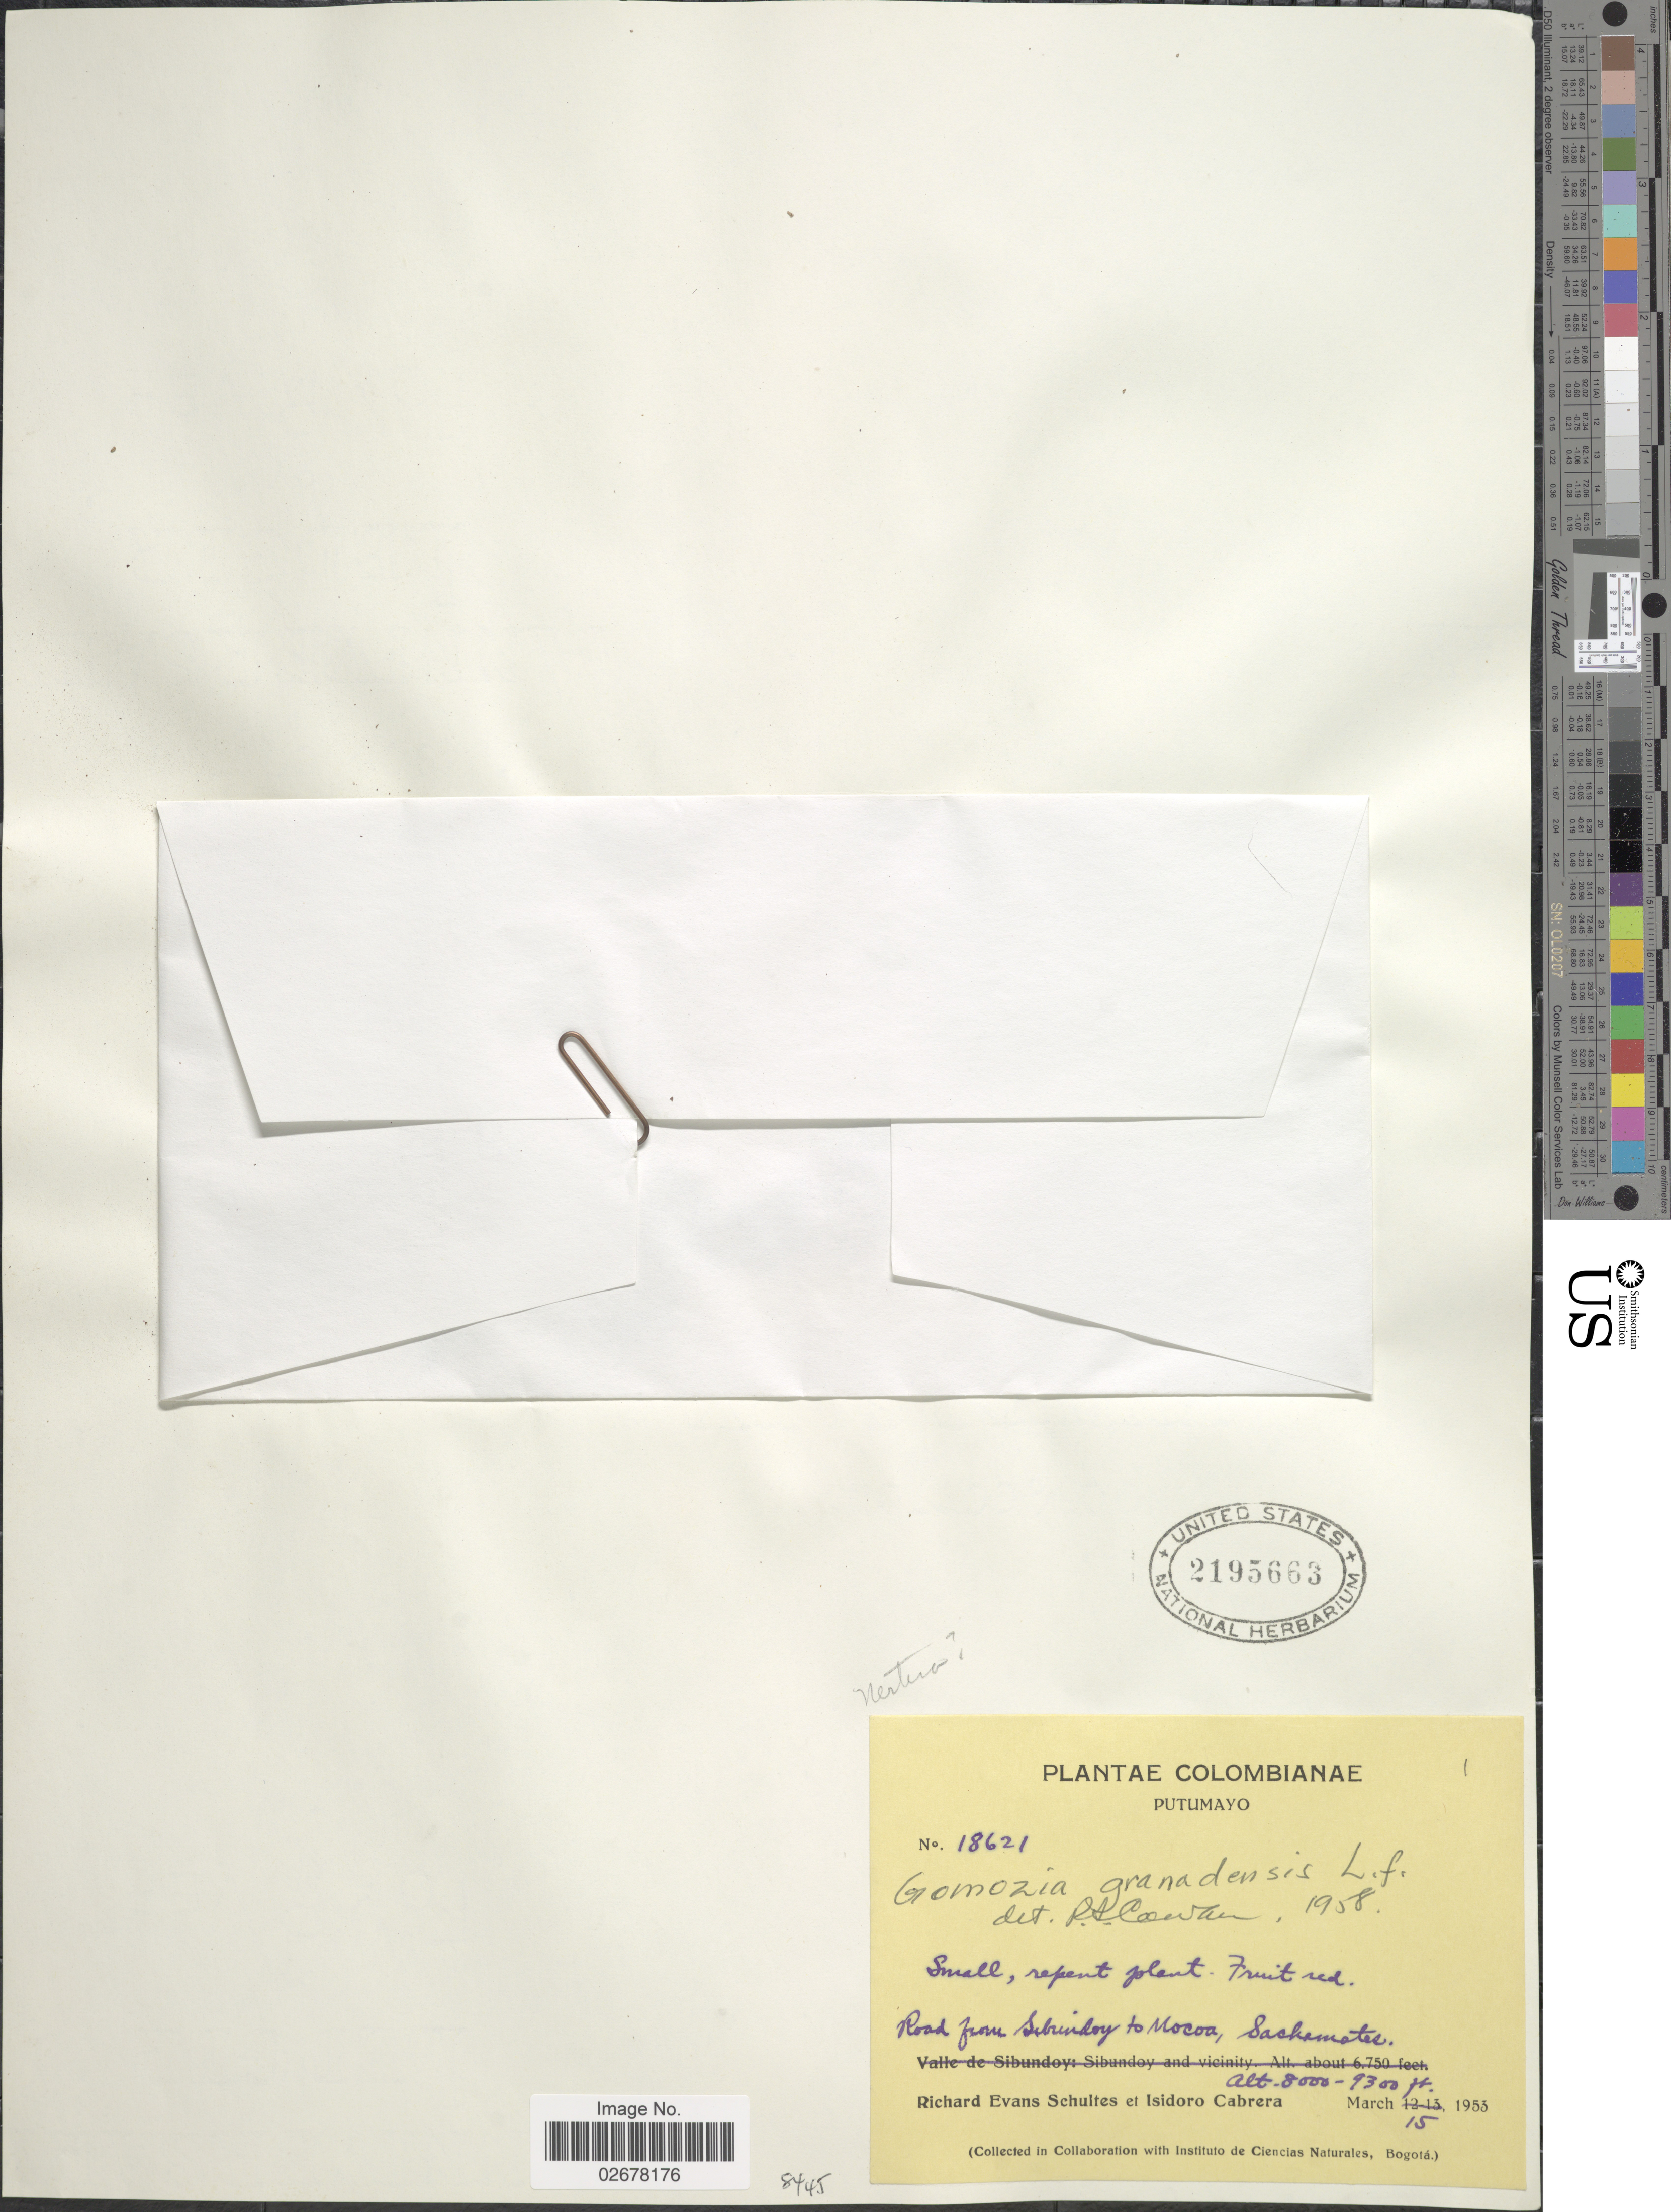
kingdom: Plantae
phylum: Tracheophyta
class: Magnoliopsida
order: Gentianales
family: Rubiaceae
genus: Nertera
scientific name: Nertera depressa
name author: Banks & Sol. ex Gaertn.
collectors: R. E. Schultes & I. Cabrera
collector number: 18621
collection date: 1953-03-15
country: Colombia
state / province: Putumayo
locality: Road from Sibundoy to Mocoa, Saskamates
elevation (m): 2438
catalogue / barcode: US 2195663